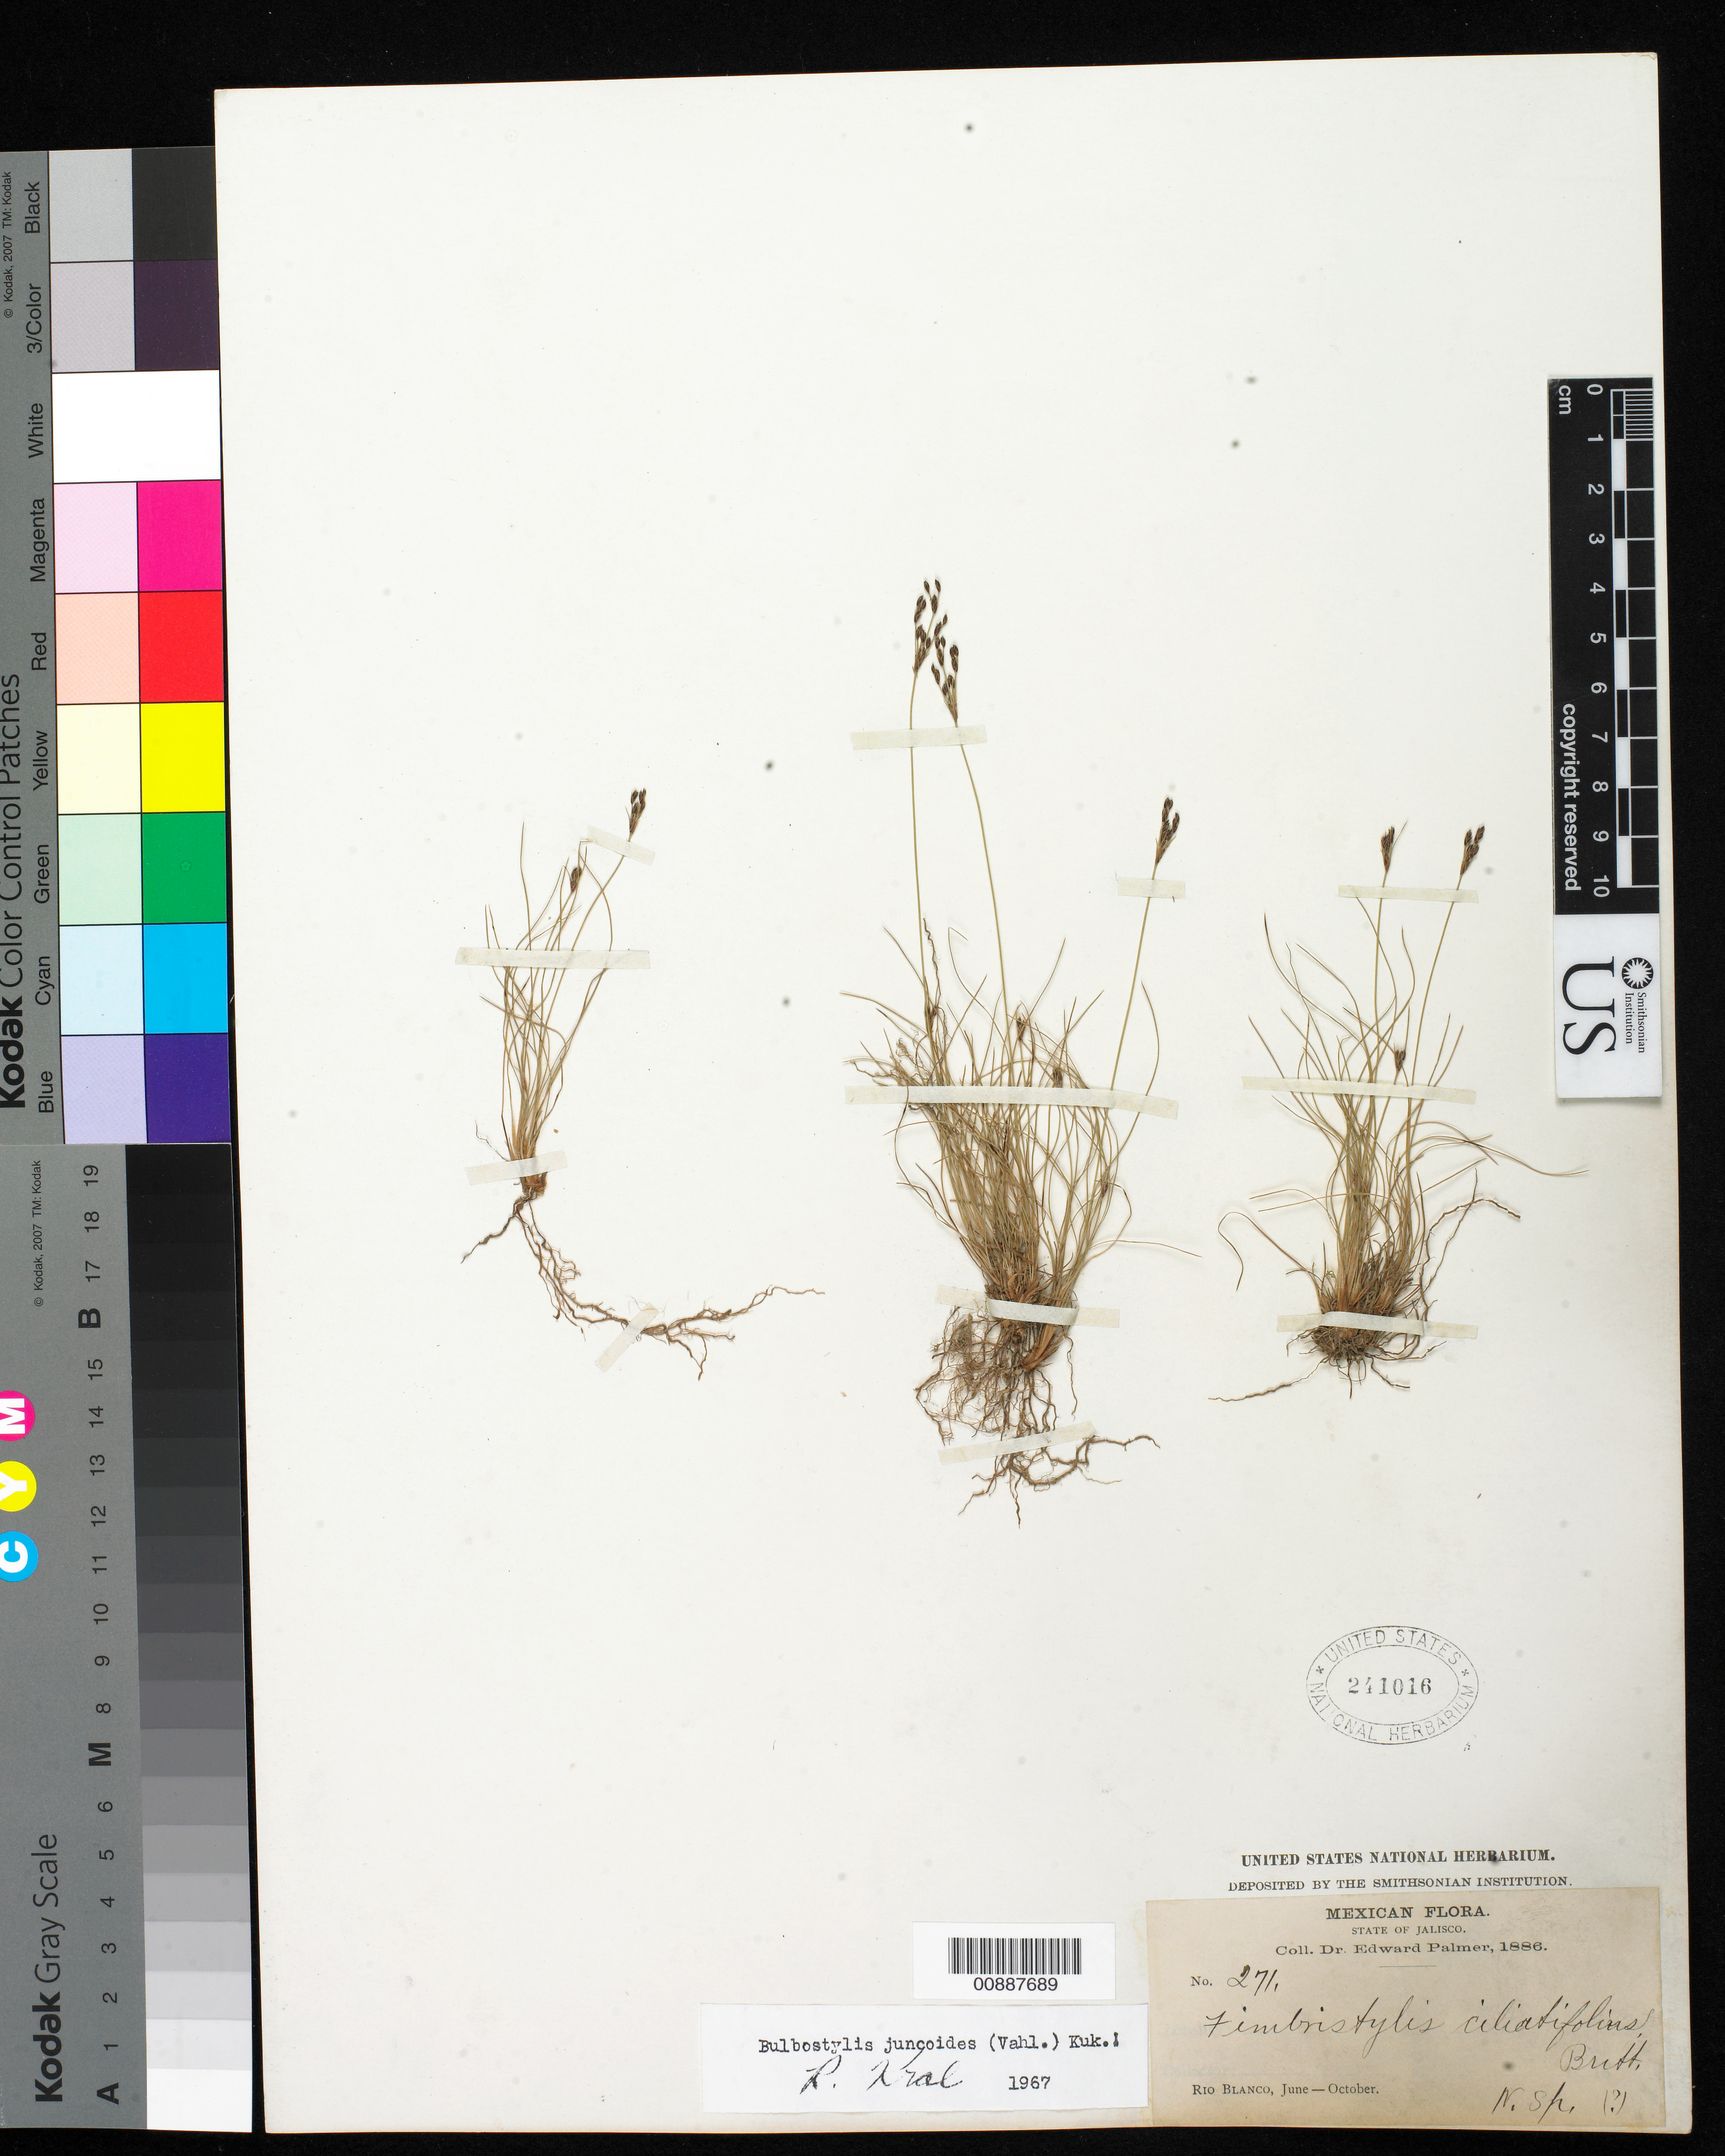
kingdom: Plantae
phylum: Tracheophyta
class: Liliopsida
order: Poales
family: Cyperaceae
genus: Bulbostylis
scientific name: Bulbostylis juncoides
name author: (Vahl) Kük. ex Herter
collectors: E. Palmer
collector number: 271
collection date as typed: Jun 1886 to -- Oct 1886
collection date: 1886-06/1886-10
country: Mexico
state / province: Jalisco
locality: Rio Blanco, Jalisco.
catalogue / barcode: US 241016